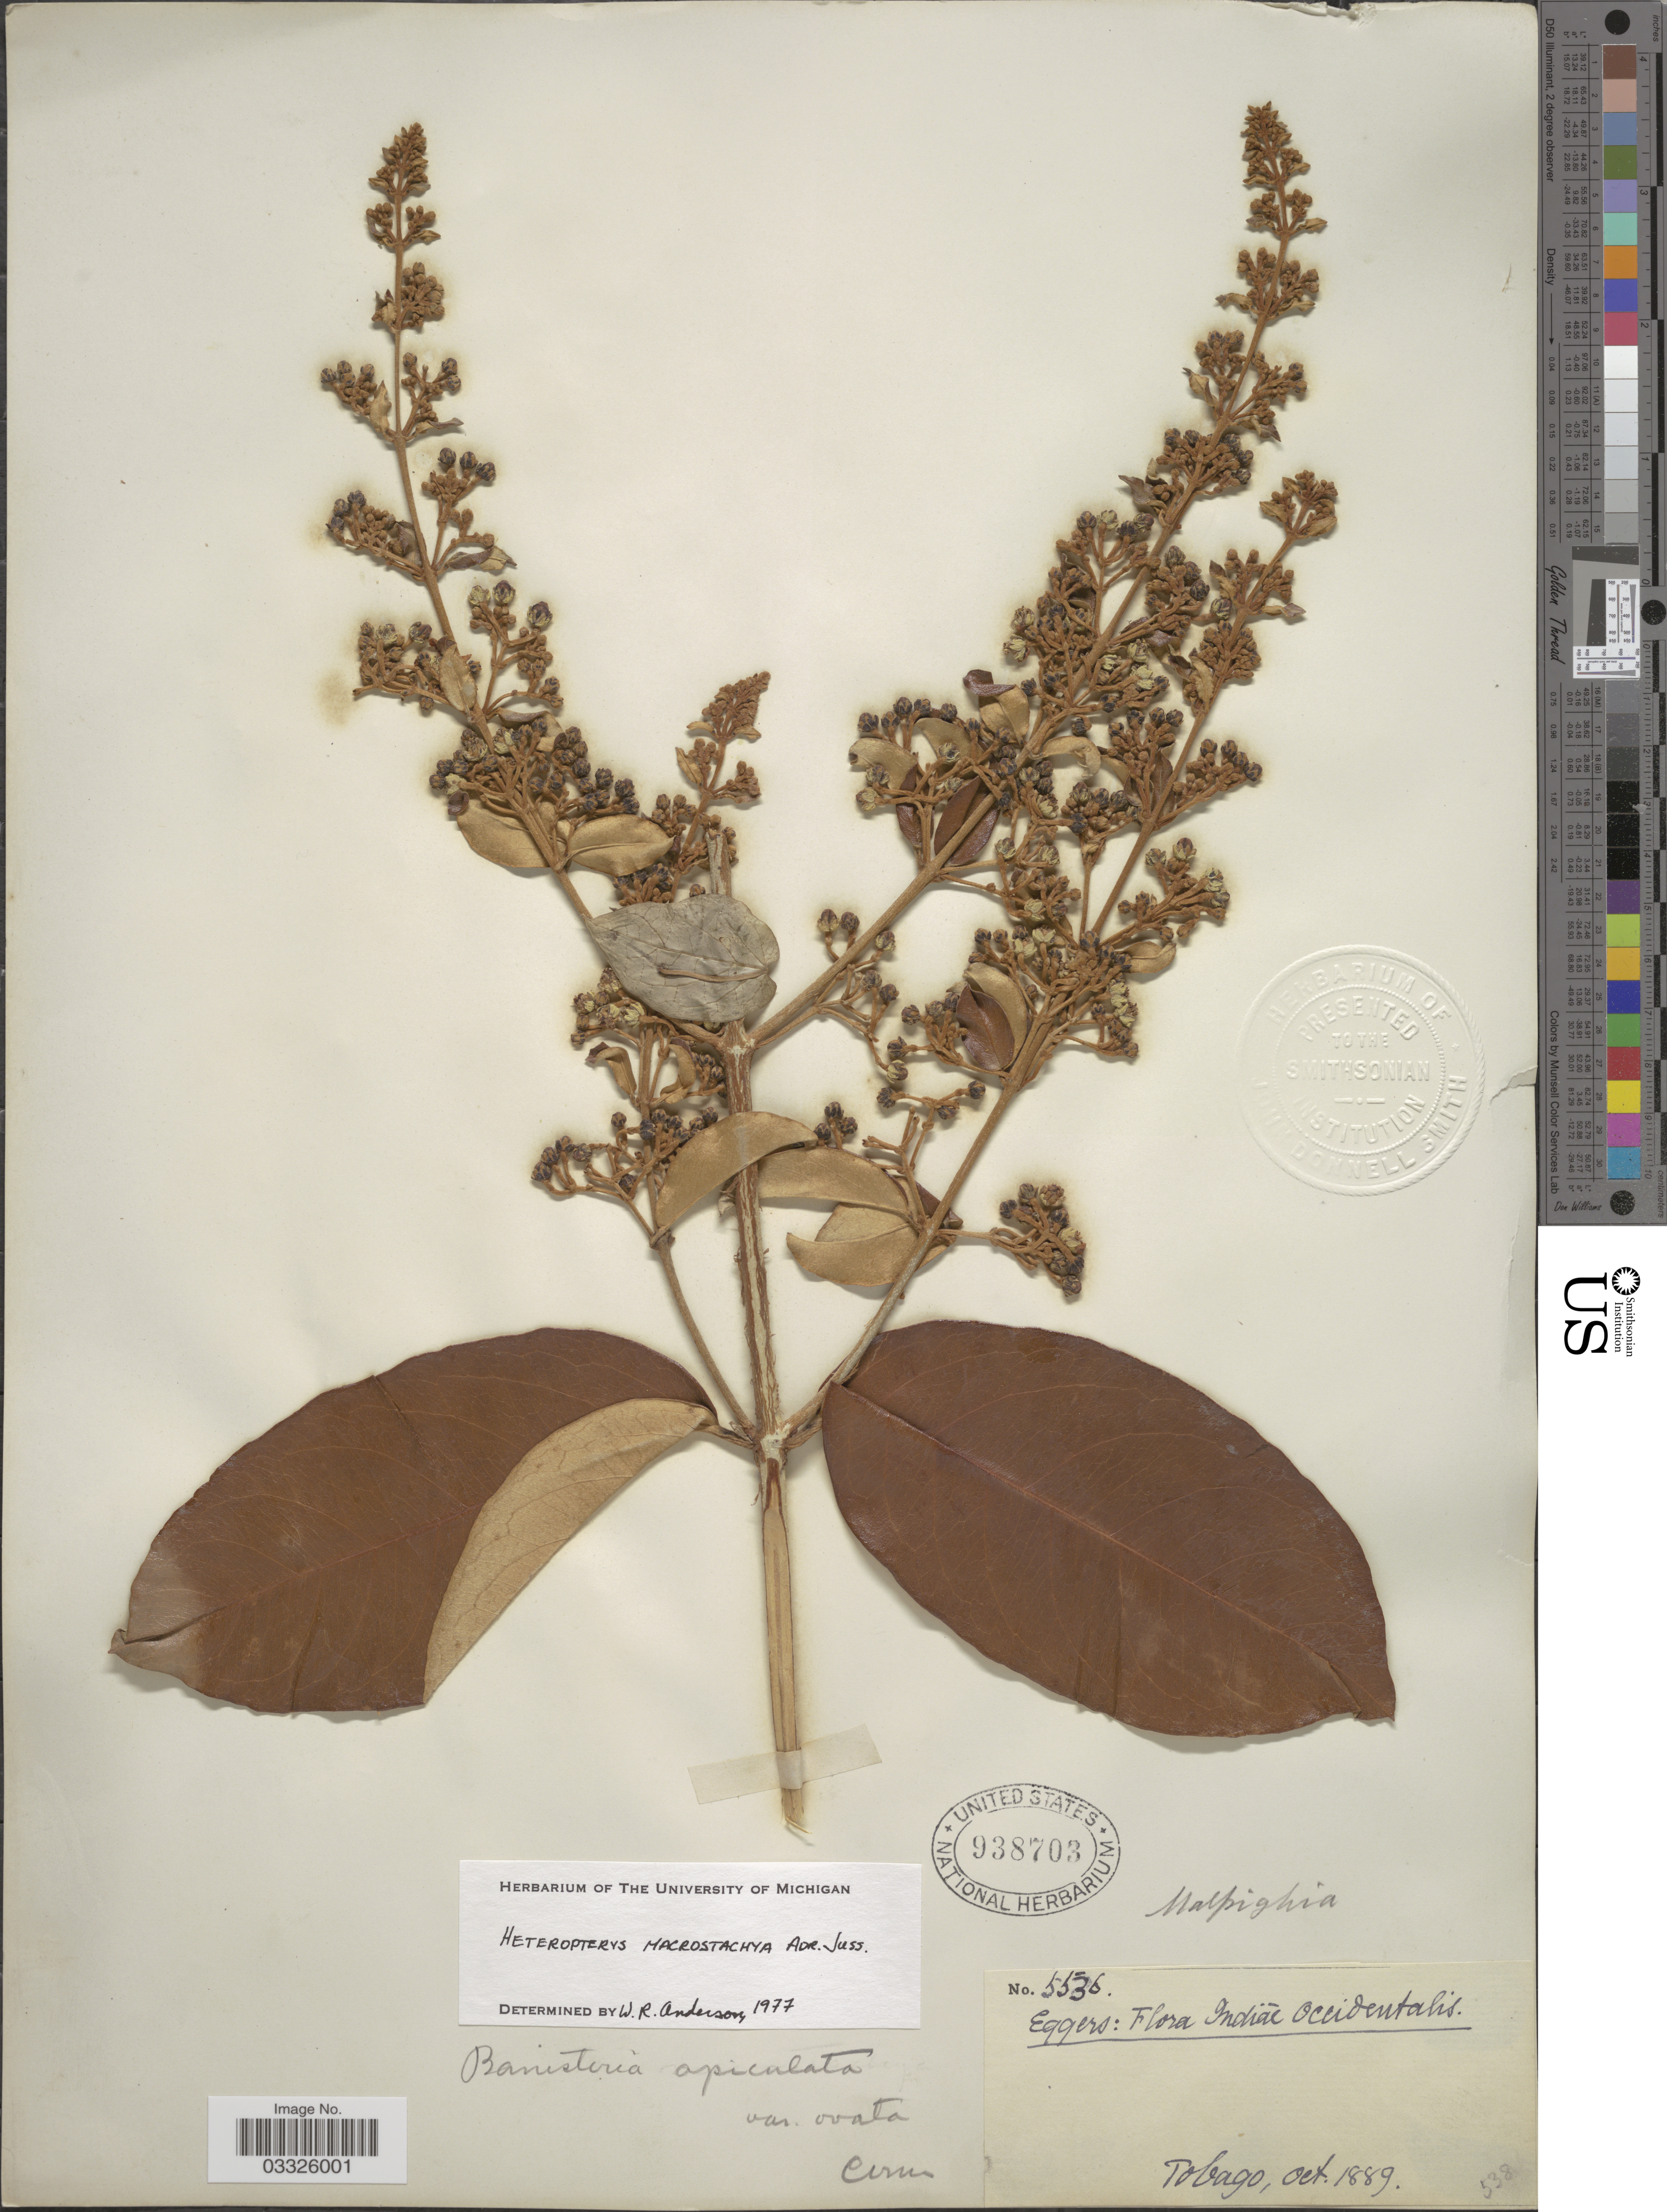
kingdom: Plantae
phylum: Tracheophyta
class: Magnoliopsida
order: Malpighiales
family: Malpighiaceae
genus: Heteropterys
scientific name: Heteropterys macrostachya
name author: A. Juss.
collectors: -. Eggers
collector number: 5536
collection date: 1889-10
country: Trinidad and Tobago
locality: Indiae Occidentalis. Tobago.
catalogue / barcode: US 938703